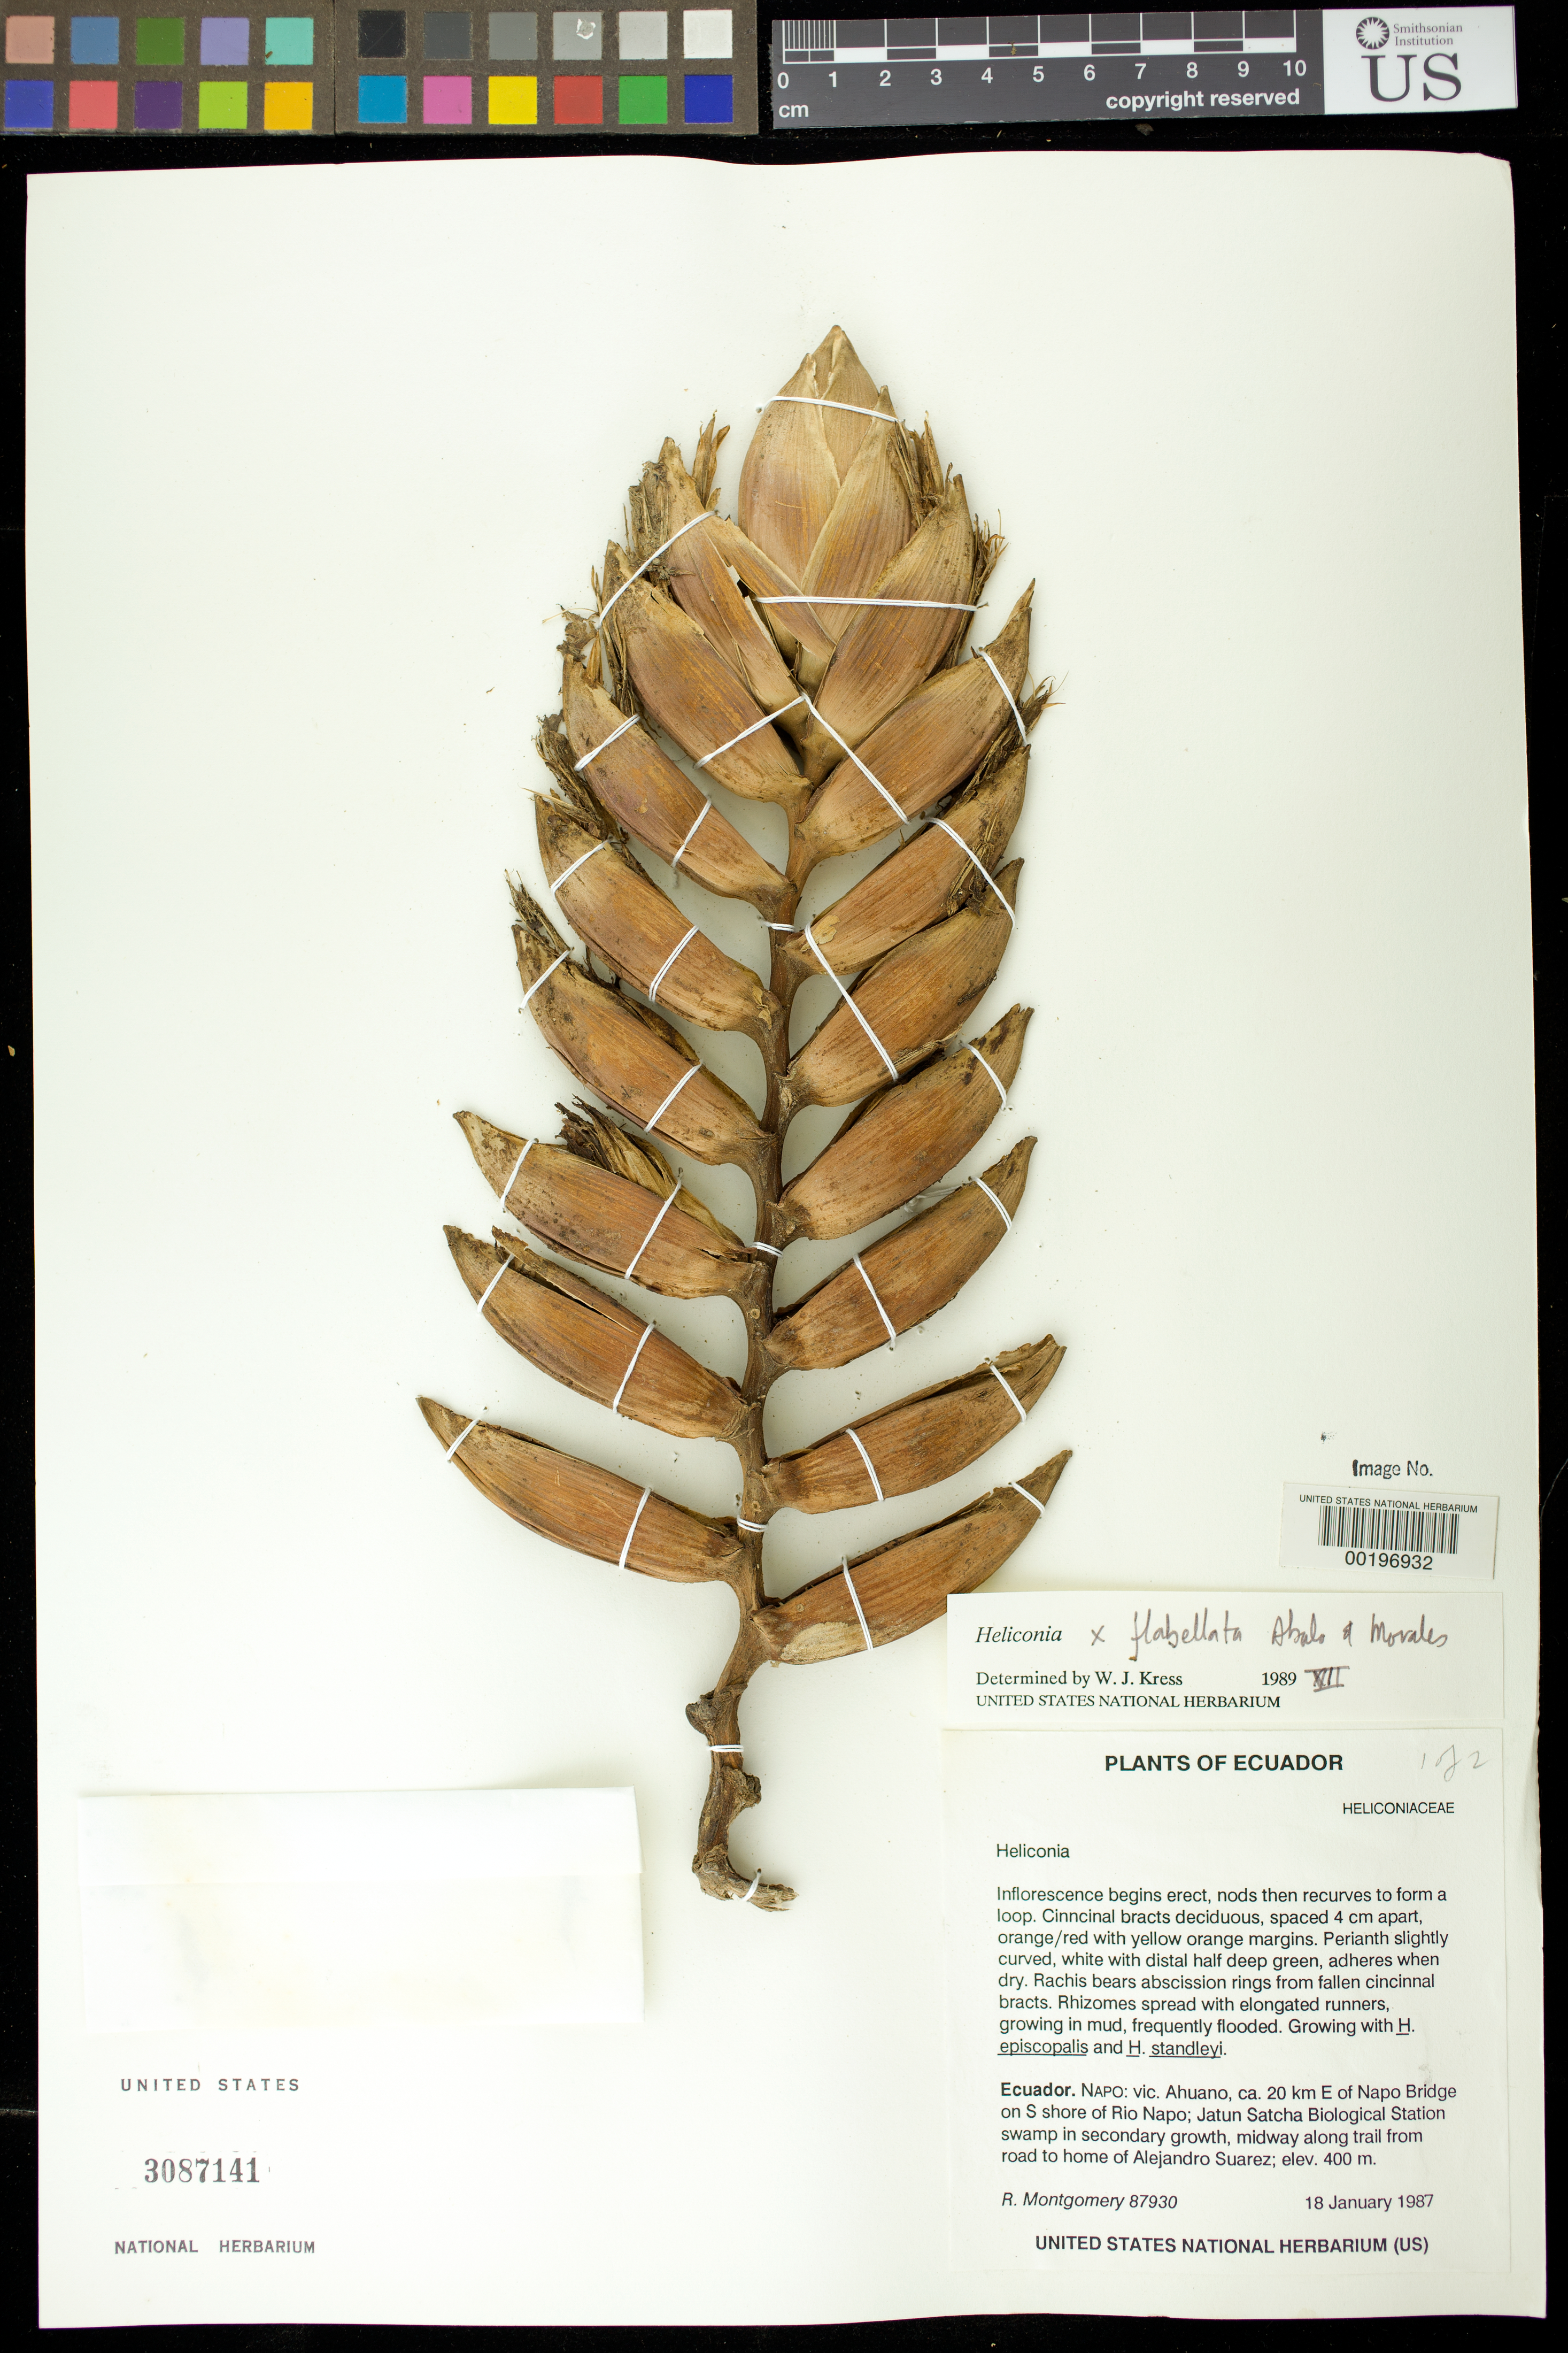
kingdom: Plantae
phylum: Tracheophyta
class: Liliopsida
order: Zingiberales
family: Heliconiaceae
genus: Heliconia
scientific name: Heliconia x flabellata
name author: Abalo & G. Morales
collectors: R. Montgomery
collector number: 87930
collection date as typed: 18 Jan 1987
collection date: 1987-01-18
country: Ecuador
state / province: Napo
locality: Vic. ahuano, ca 20 km E of Napo bridge on s shore of Rio Napo, jatun satcha Biological station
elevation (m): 400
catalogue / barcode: US 3087141